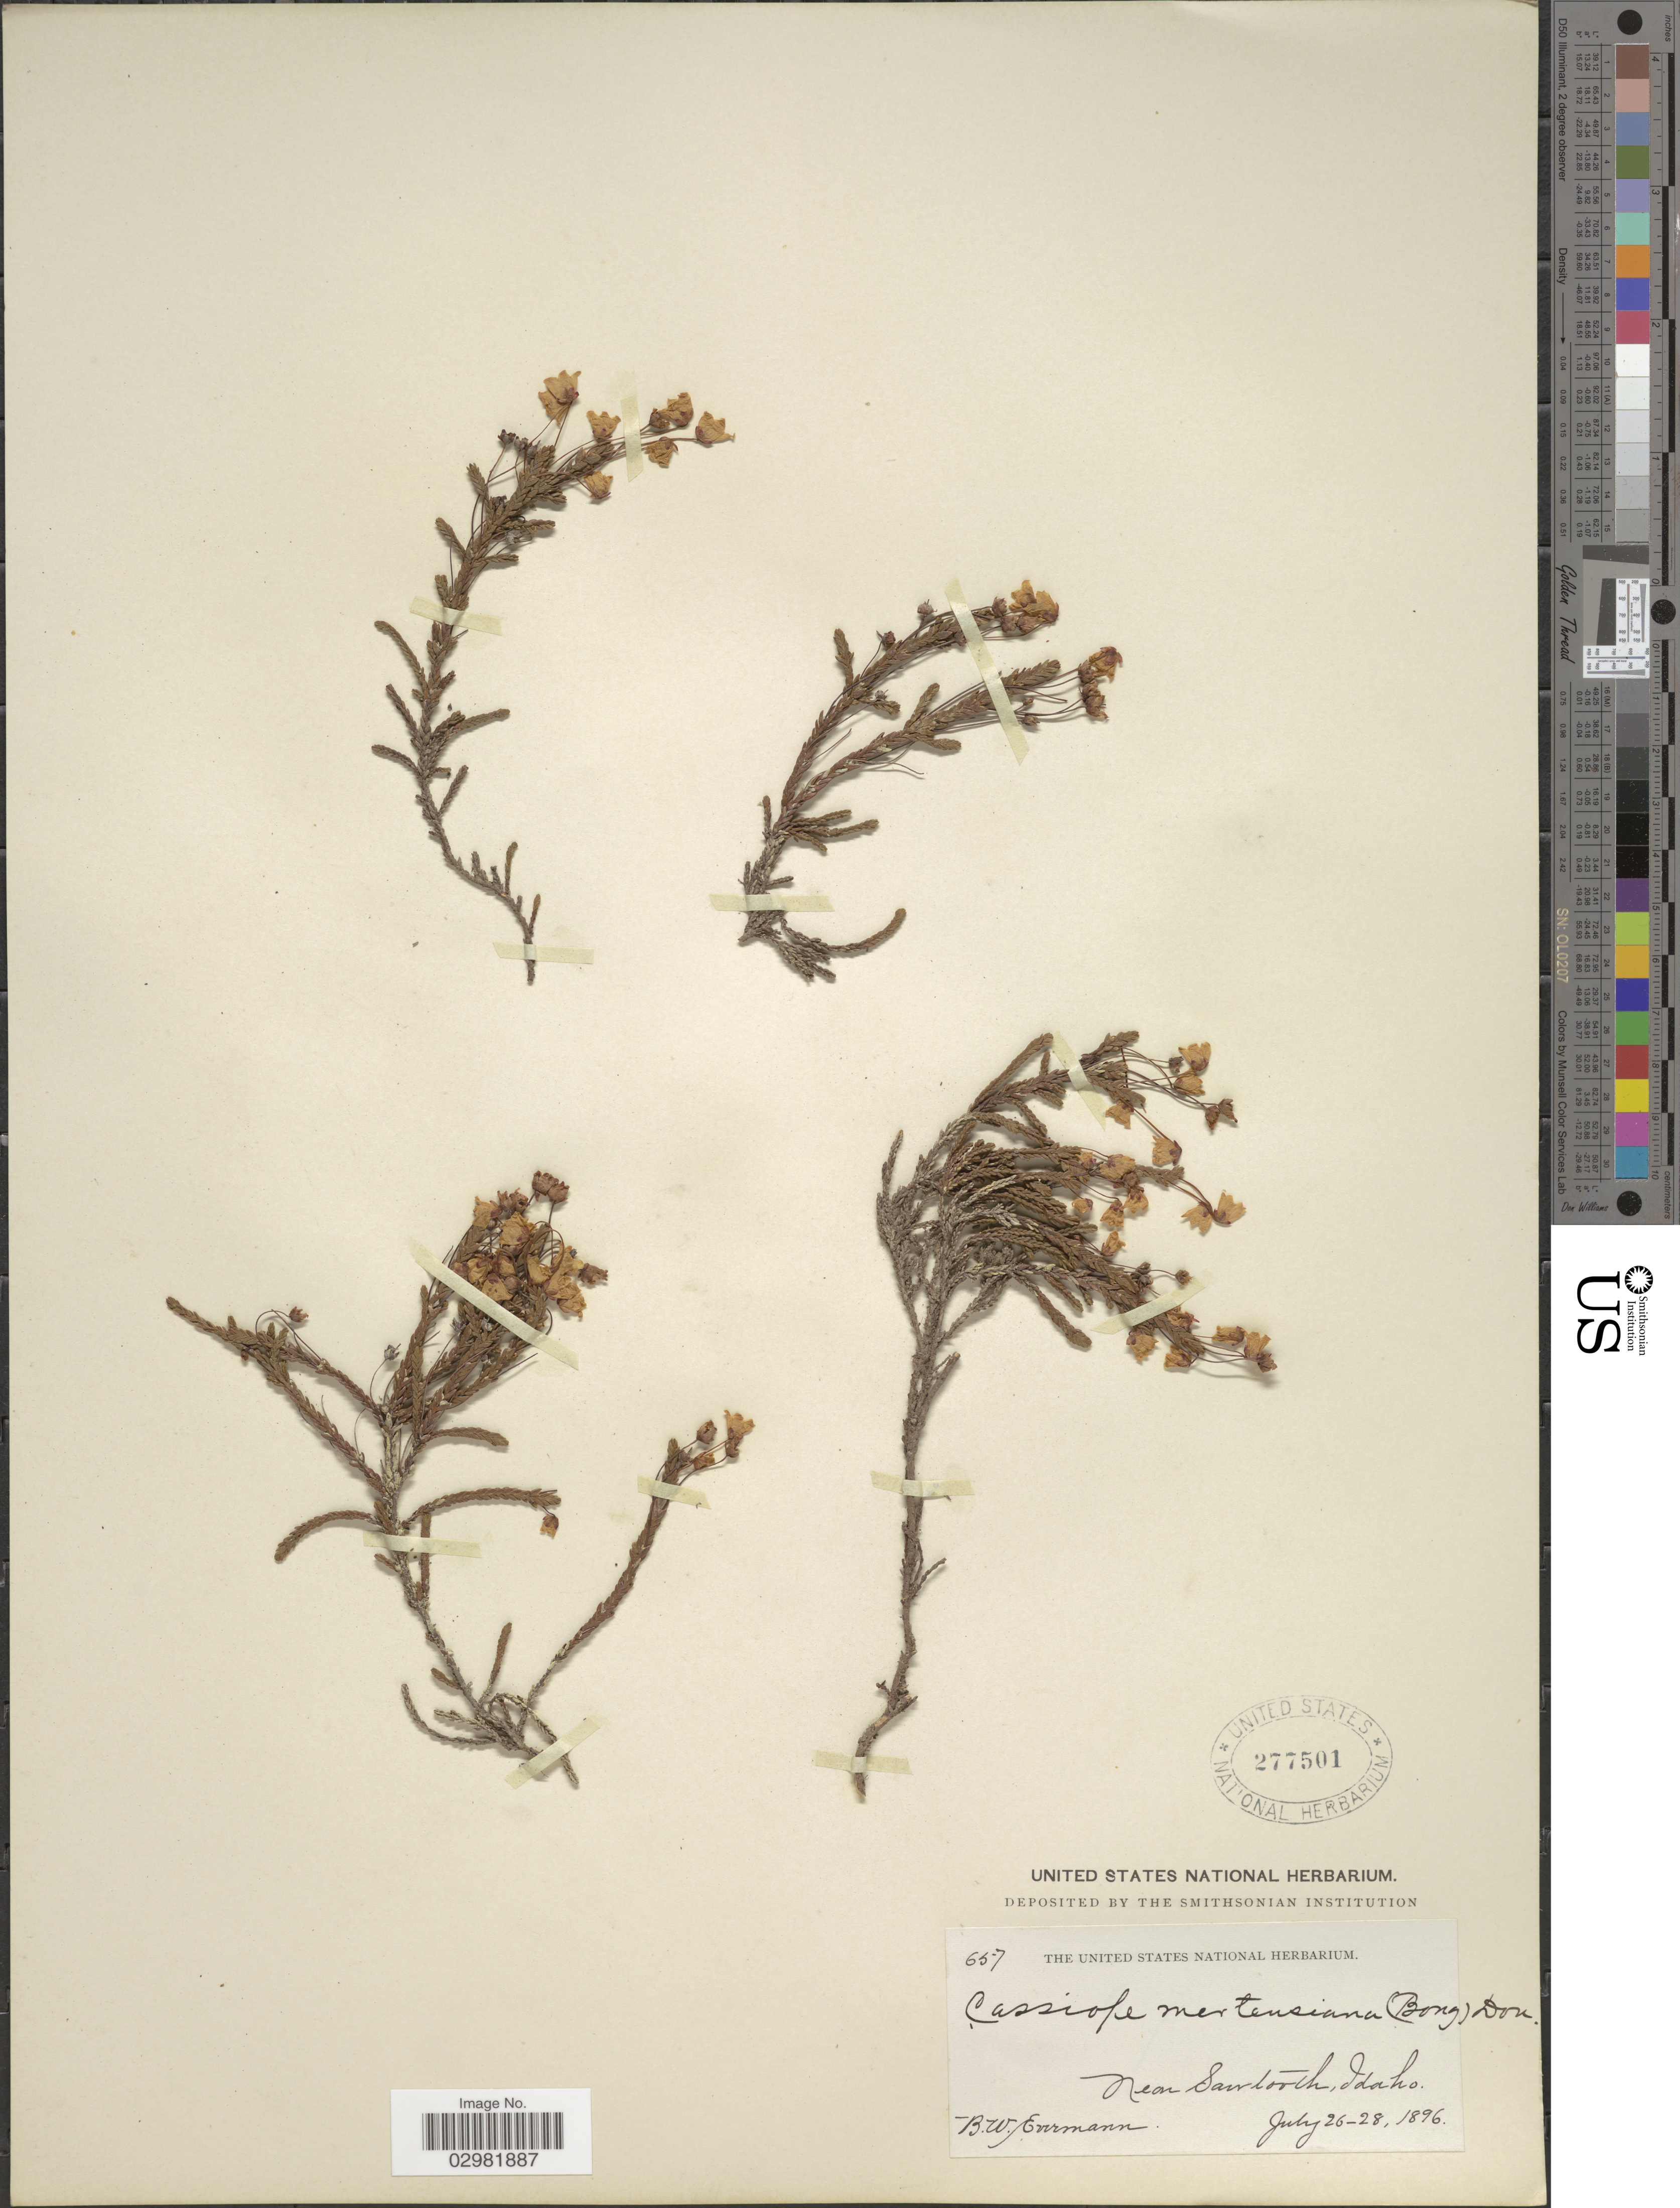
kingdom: Plantae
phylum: Tracheophyta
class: Magnoliopsida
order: Ericales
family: Ericaceae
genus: Cassiope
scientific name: Cassiope mertensiana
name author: (Bong.) G. Don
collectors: B. W. Evermann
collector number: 657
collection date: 1896-07-26/1896-07-28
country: United States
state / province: Idaho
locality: Near Sawtooth.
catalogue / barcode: US 277501